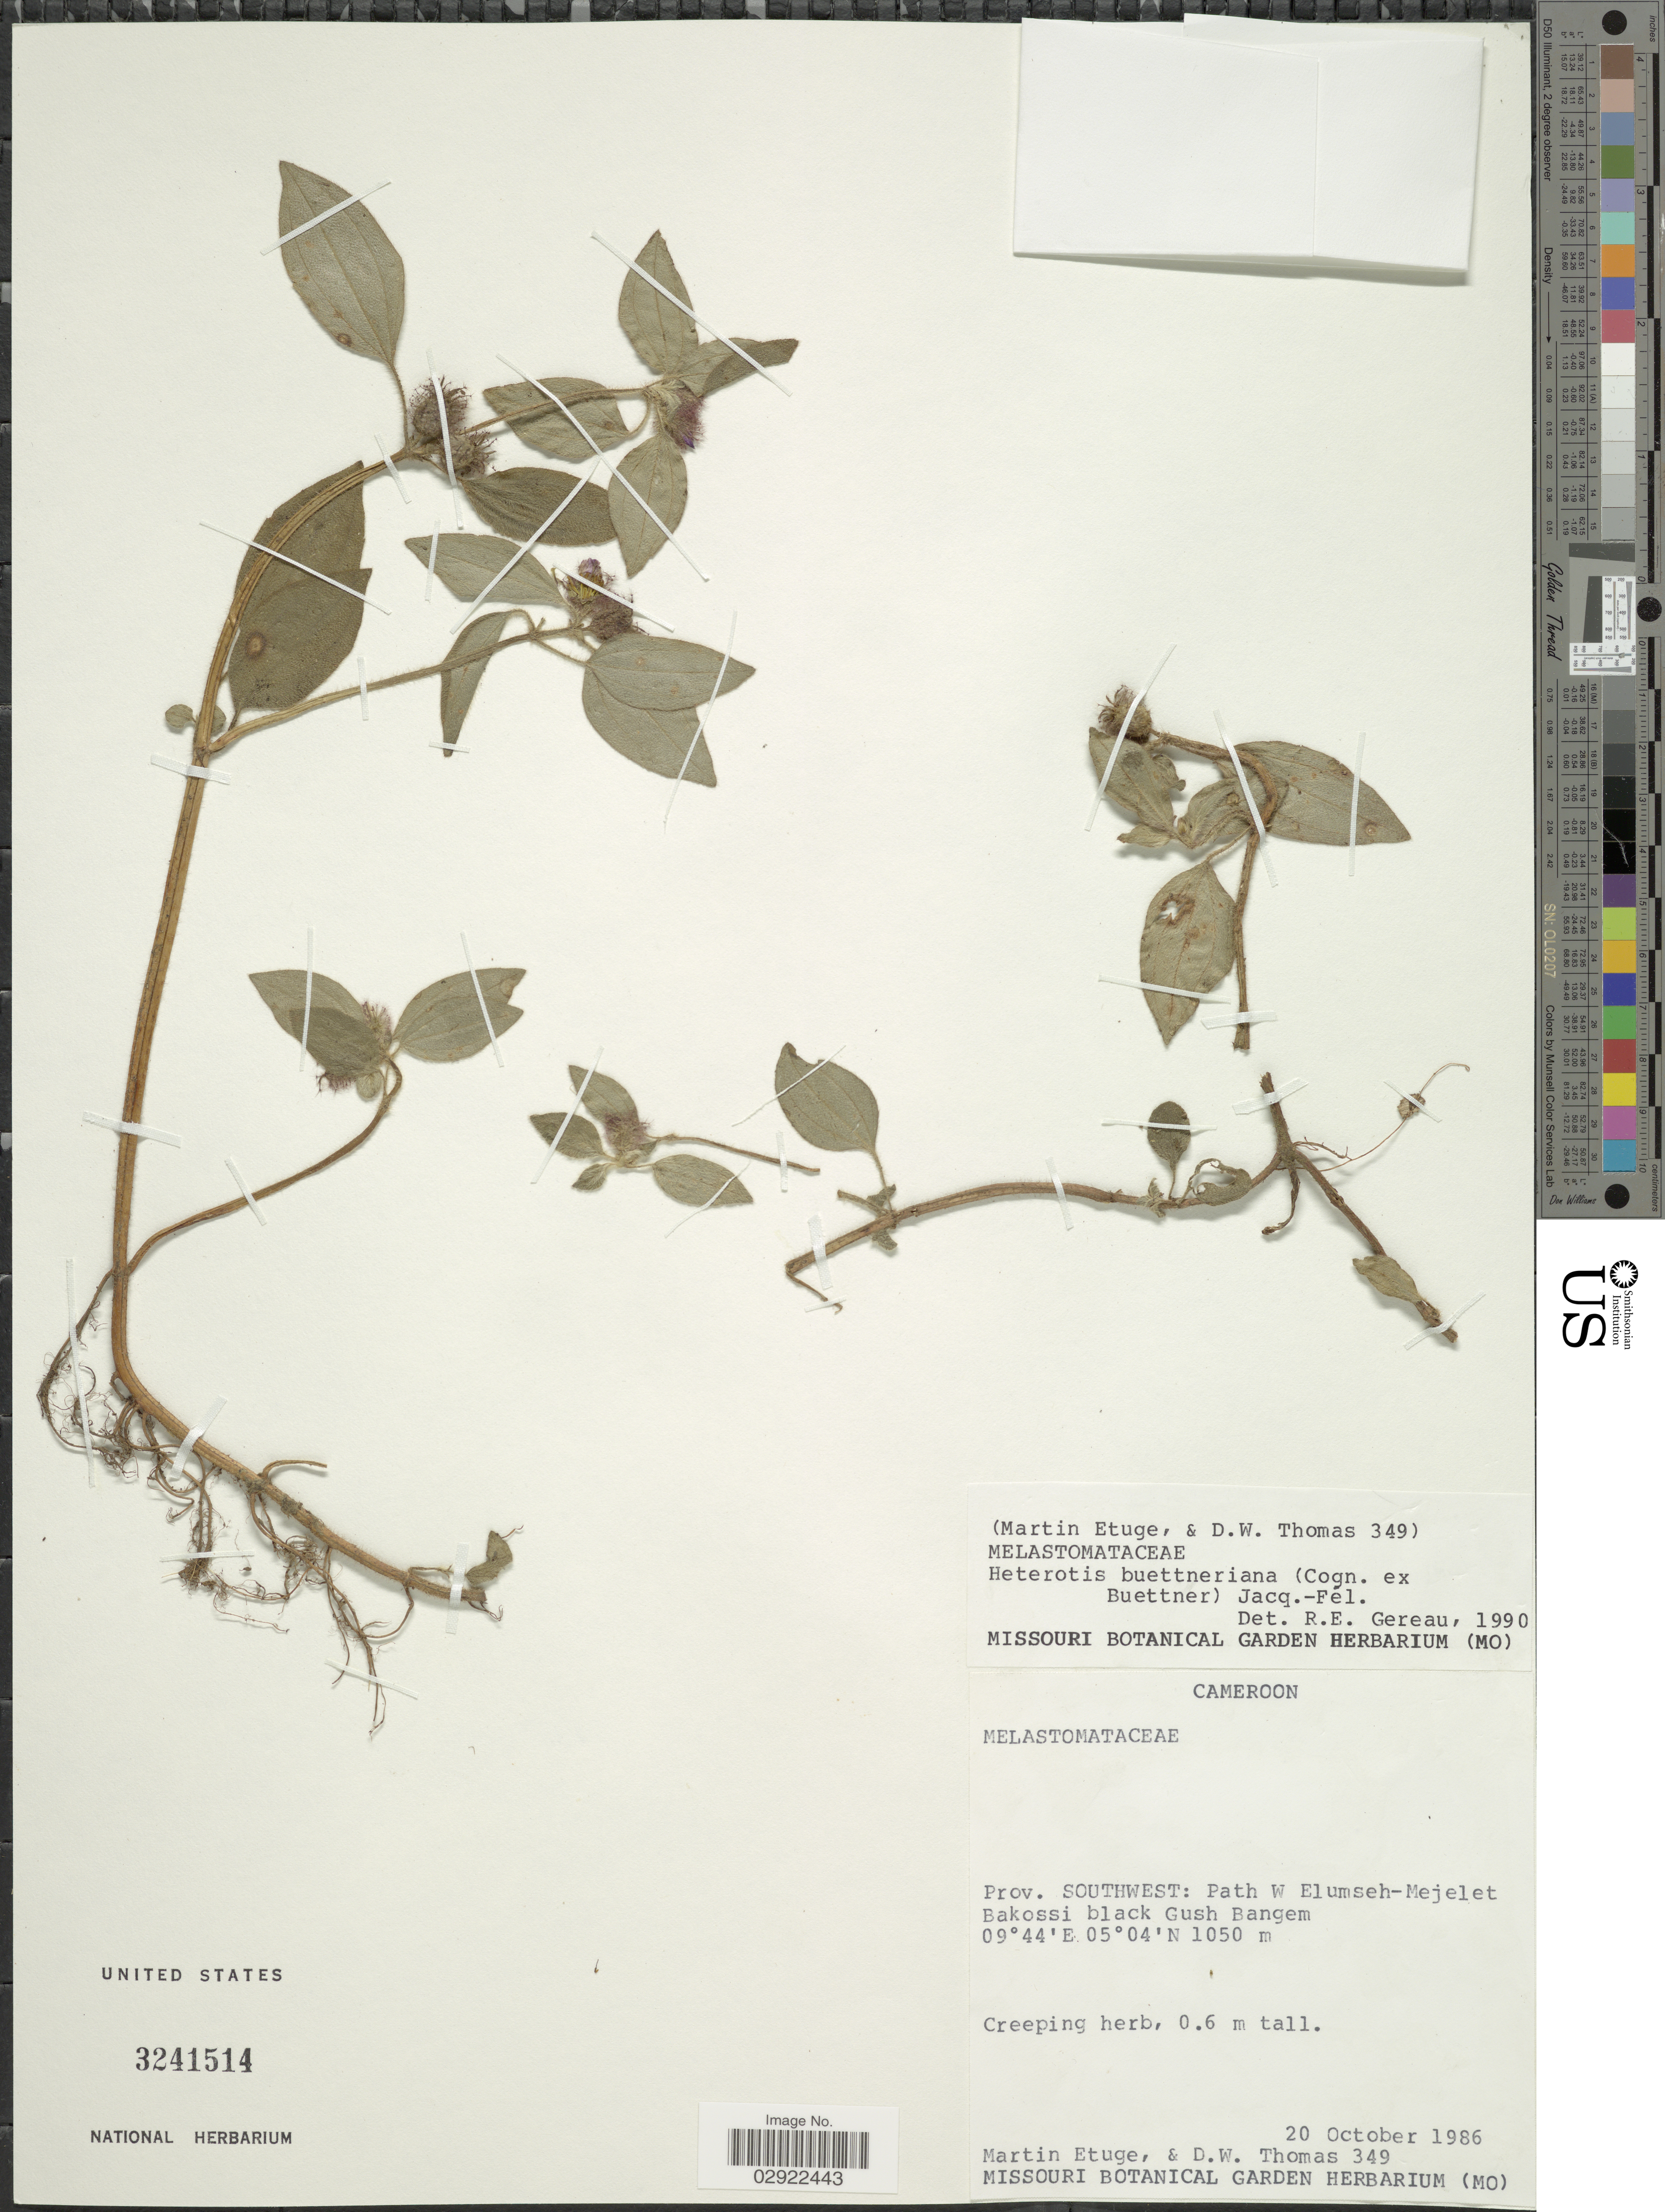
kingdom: Plantae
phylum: Tracheophyta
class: Magnoliopsida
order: Myrtales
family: Melastomataceae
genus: Heterotis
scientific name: Heterotis buettneriana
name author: (Cogn. ex Büttner) Jacq.-Fél.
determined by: Gereau, R. E.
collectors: M. Etuge & D. W. Thomas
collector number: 349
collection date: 1986-10-20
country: Cameroon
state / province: Sud-Ouest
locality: Prov. Southwest; Path W Elumseh-Mejelet. Bakossi black Gush Bangem.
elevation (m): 1050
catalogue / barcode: US 3241514